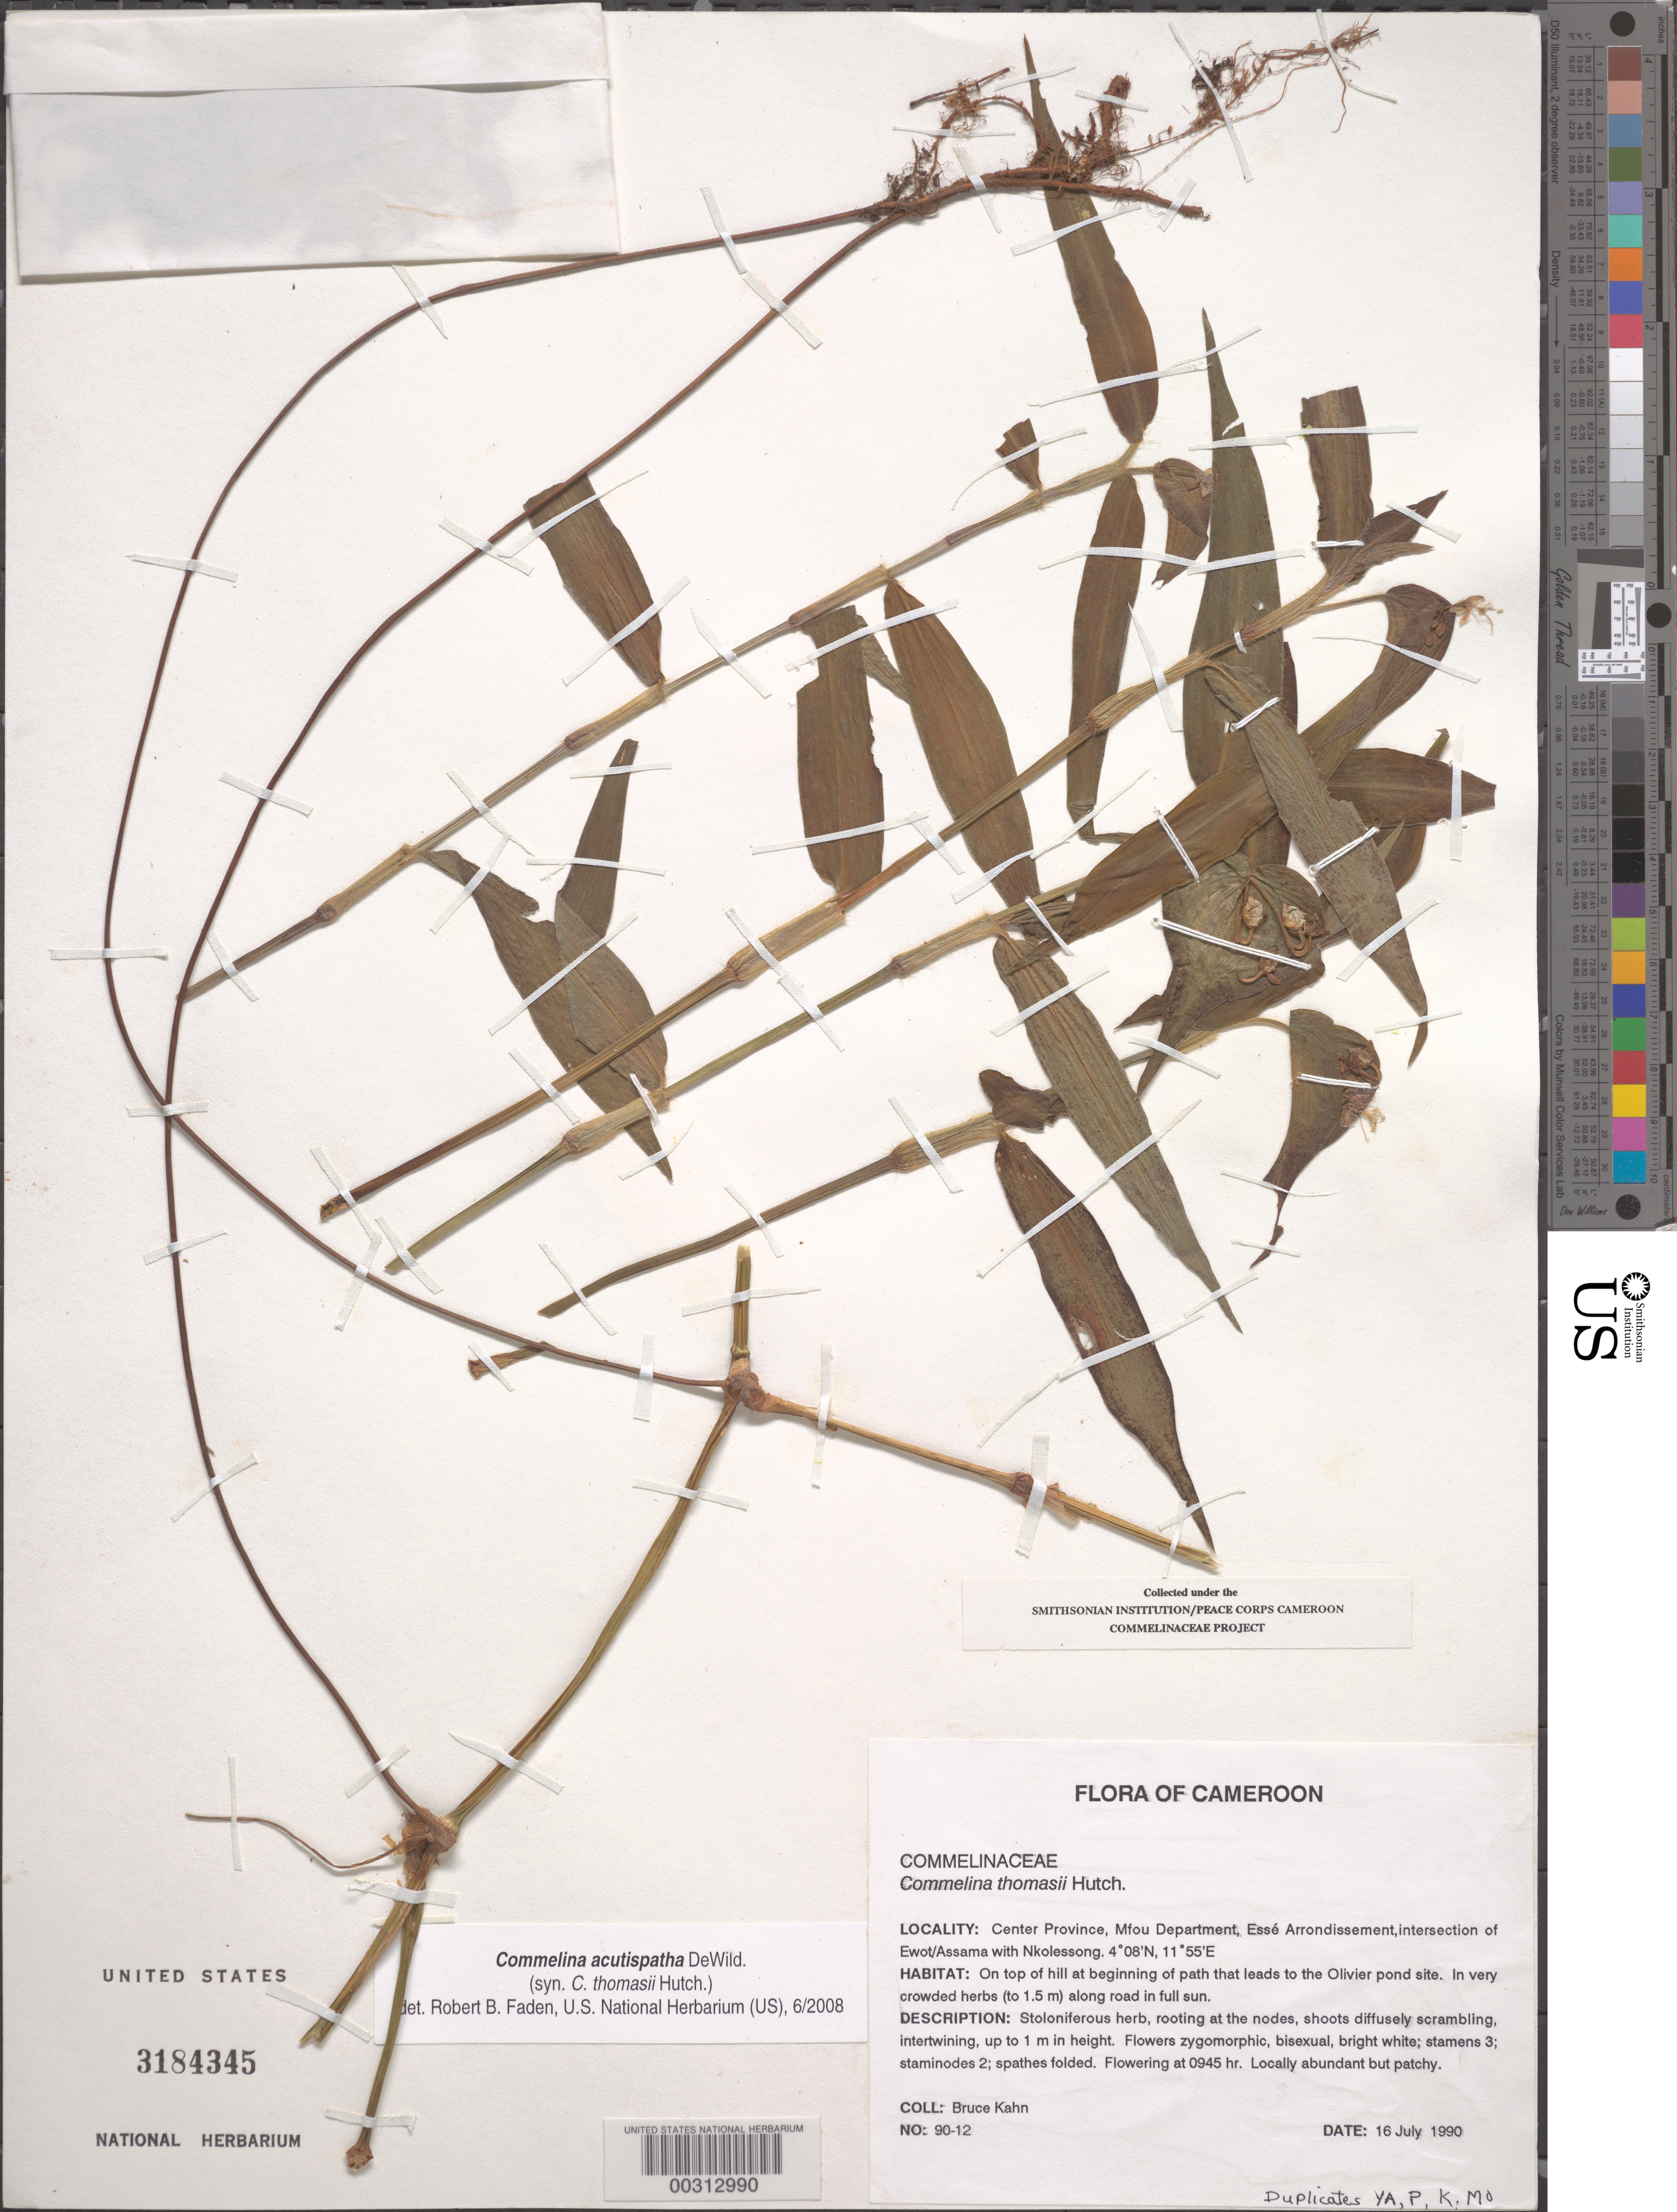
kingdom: Plantae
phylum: Tracheophyta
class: Liliopsida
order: Commelinales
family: Commelinaceae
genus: Commelina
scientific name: Commelina acutispatha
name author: De Wild.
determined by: Faden, Robert B., (US), Smithsonian Institution - National Museum of Natural History (UNITED STATES)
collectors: B. Kahn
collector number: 90-12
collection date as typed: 16 Jul 1990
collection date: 1990-07-16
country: Cameroon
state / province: Centre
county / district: Méfou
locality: Esse arrondissement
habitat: Along road in full sun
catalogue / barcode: US 3184345